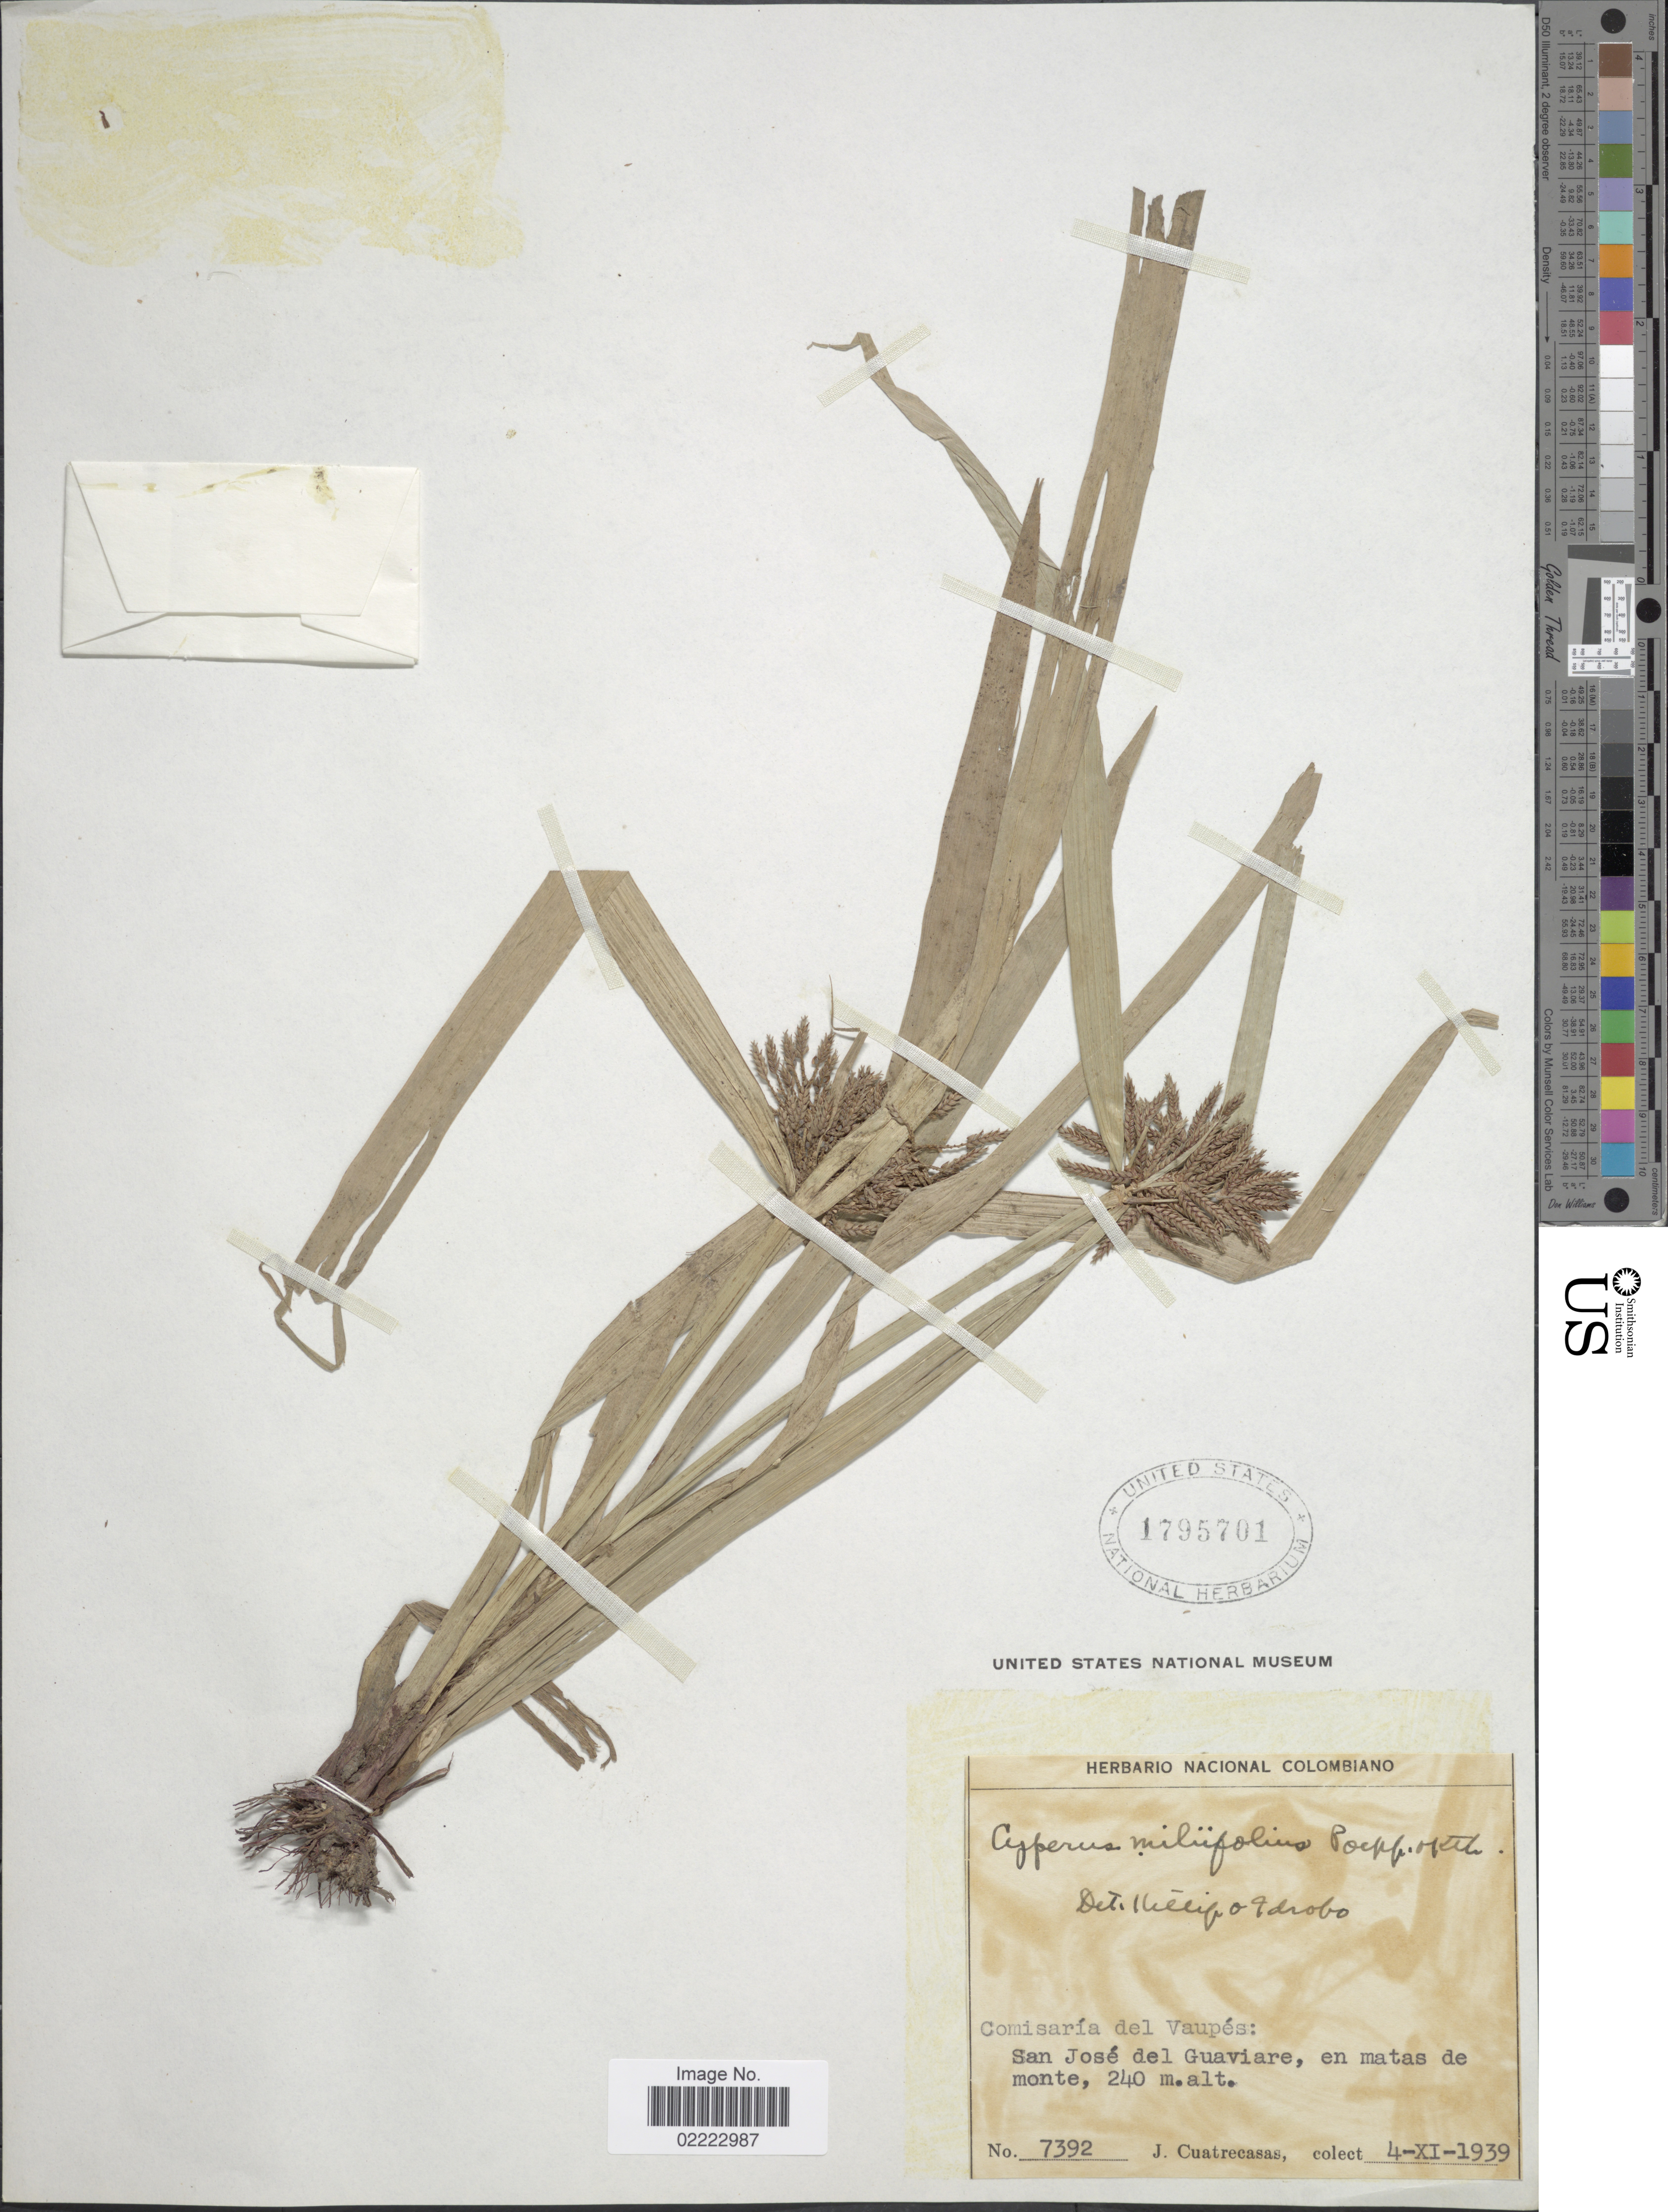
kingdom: Plantae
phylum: Tracheophyta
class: Liliopsida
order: Poales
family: Cyperaceae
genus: Cyperus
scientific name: Cyperus miliifolius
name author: Poepp. & Kunth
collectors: J. Cuatrecasas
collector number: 7392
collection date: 1939-11-04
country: Colombia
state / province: Guaviare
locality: San Jose del Guaviare, en matas de monte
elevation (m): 240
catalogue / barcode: US 1795701